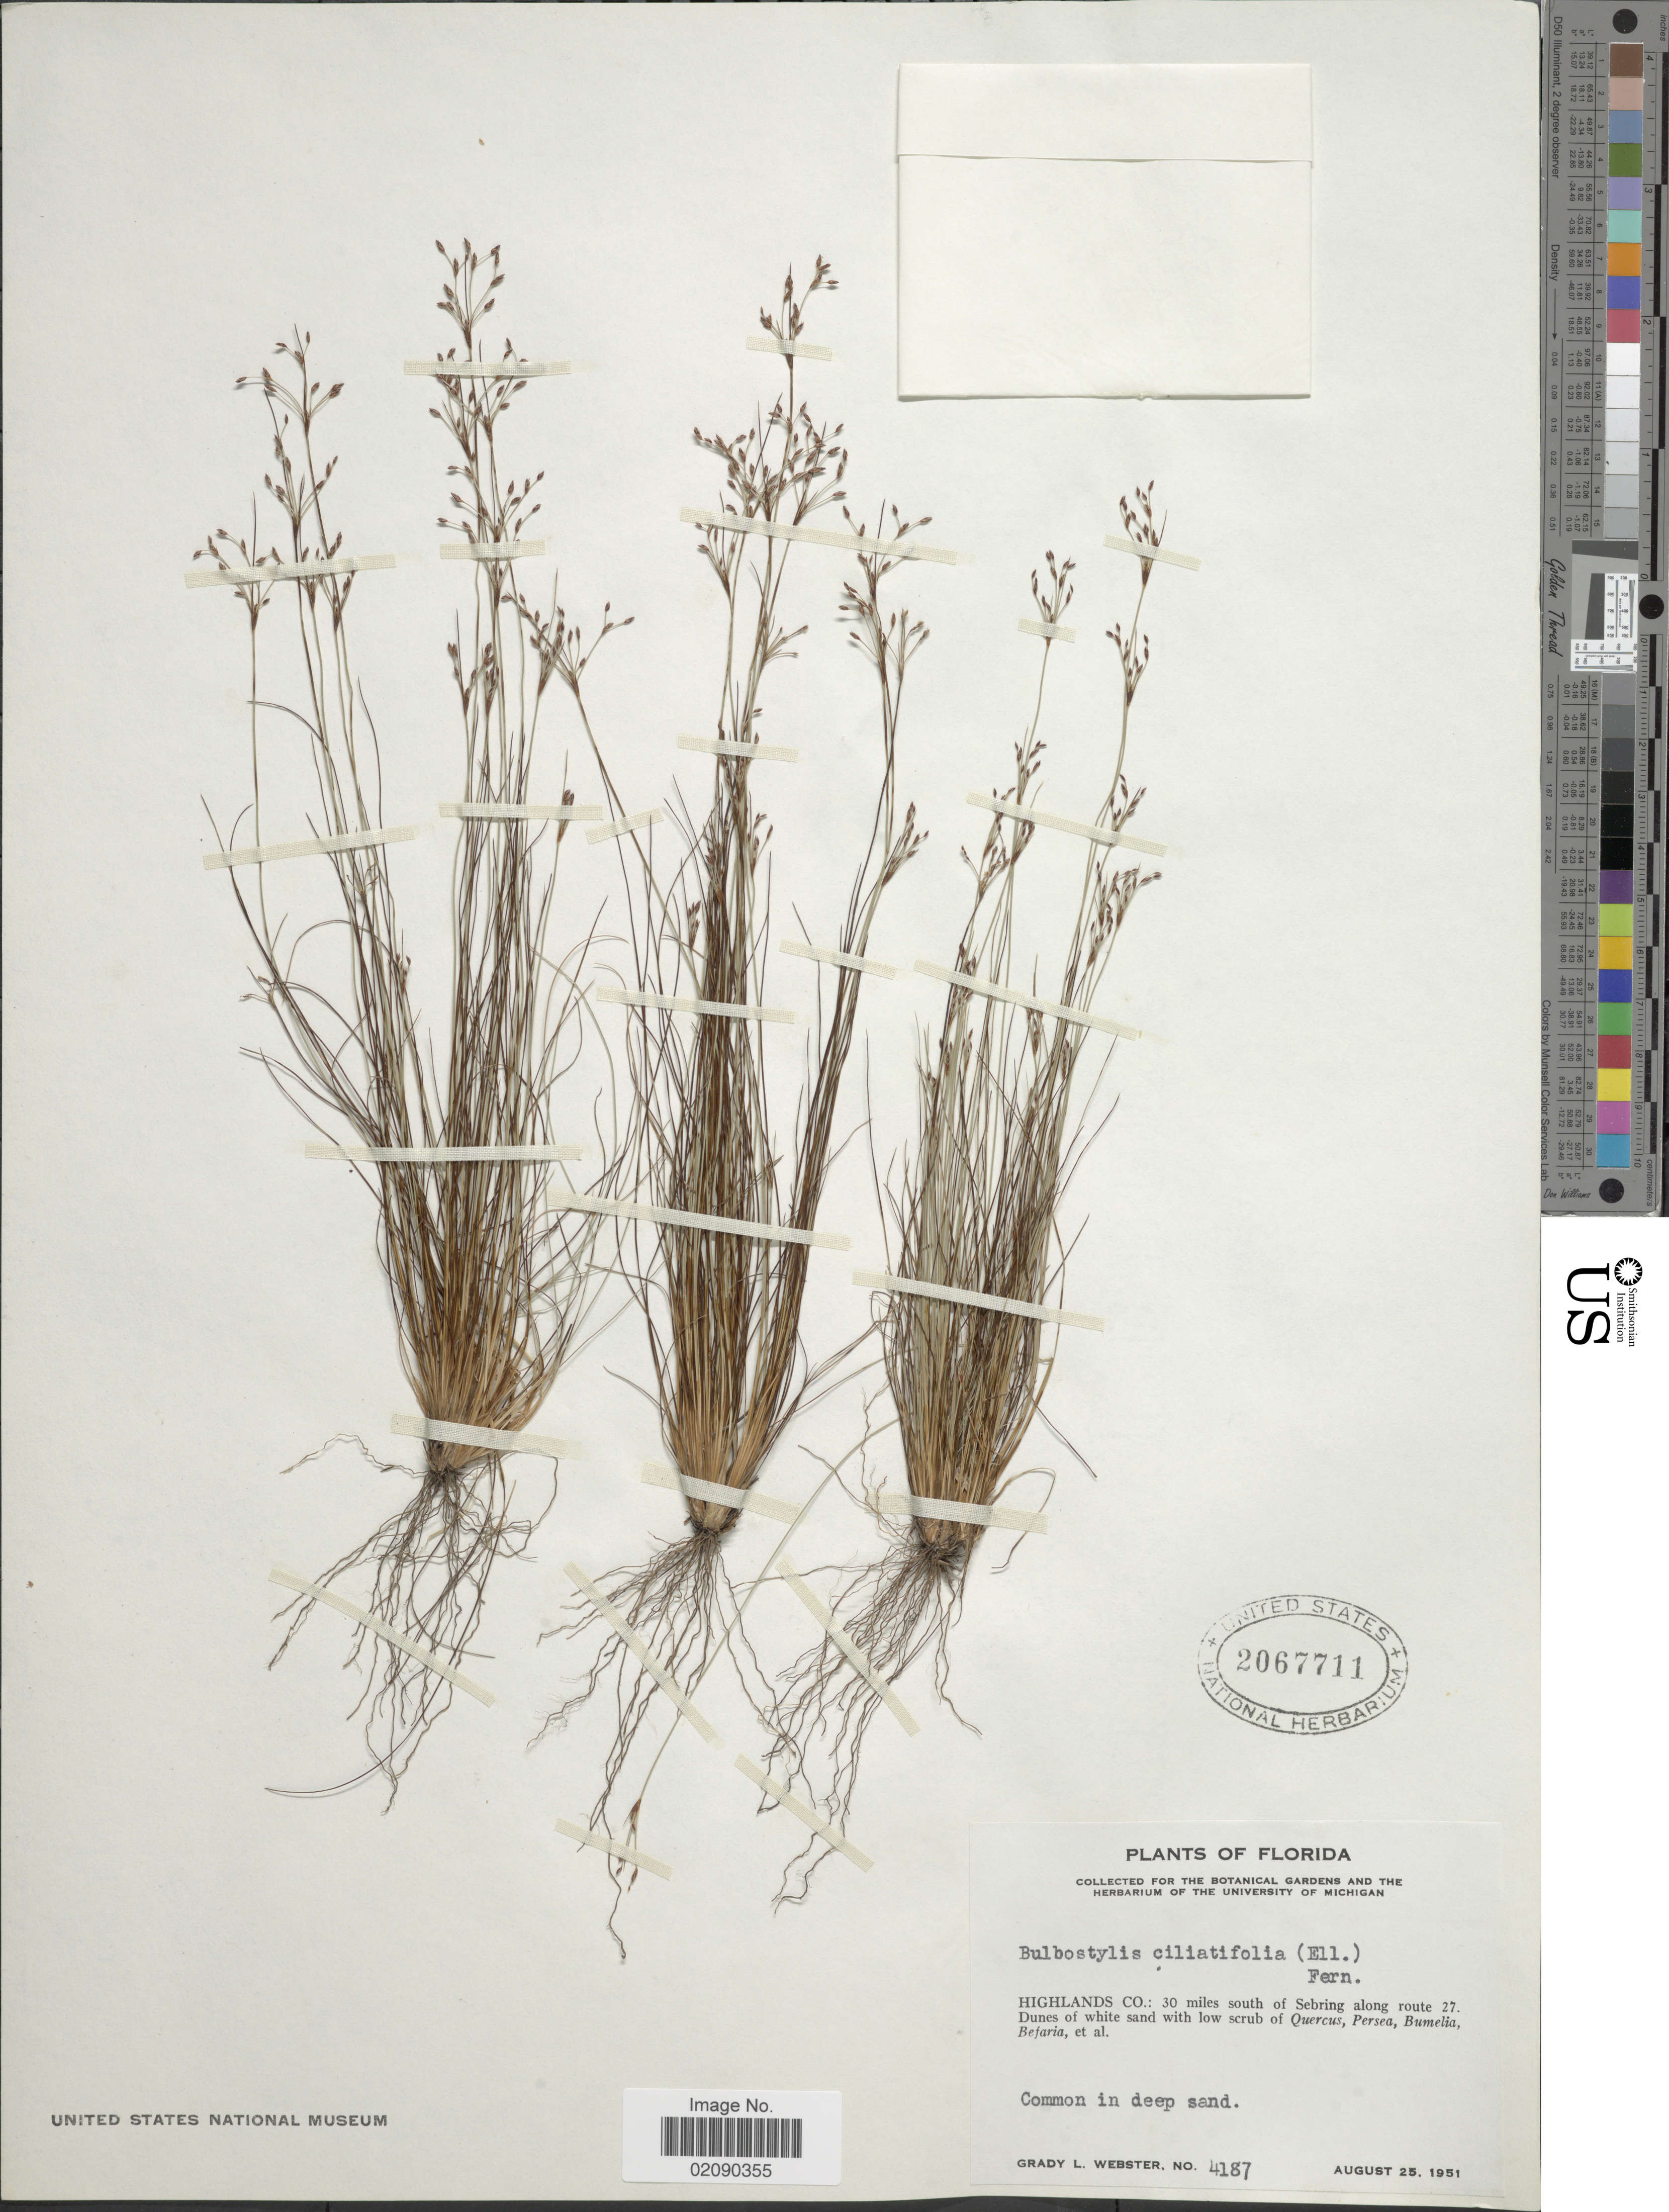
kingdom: Plantae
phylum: Tracheophyta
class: Liliopsida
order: Poales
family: Cyperaceae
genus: Bulbostylis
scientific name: Bulbostylis ciliatifolia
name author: (Elliott) Fernald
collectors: G. L. Webster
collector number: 4187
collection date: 1951-08-25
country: United States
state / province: Florida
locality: Highlands Co.: 30 miles south of Sebring along route 27.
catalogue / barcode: US 2067711